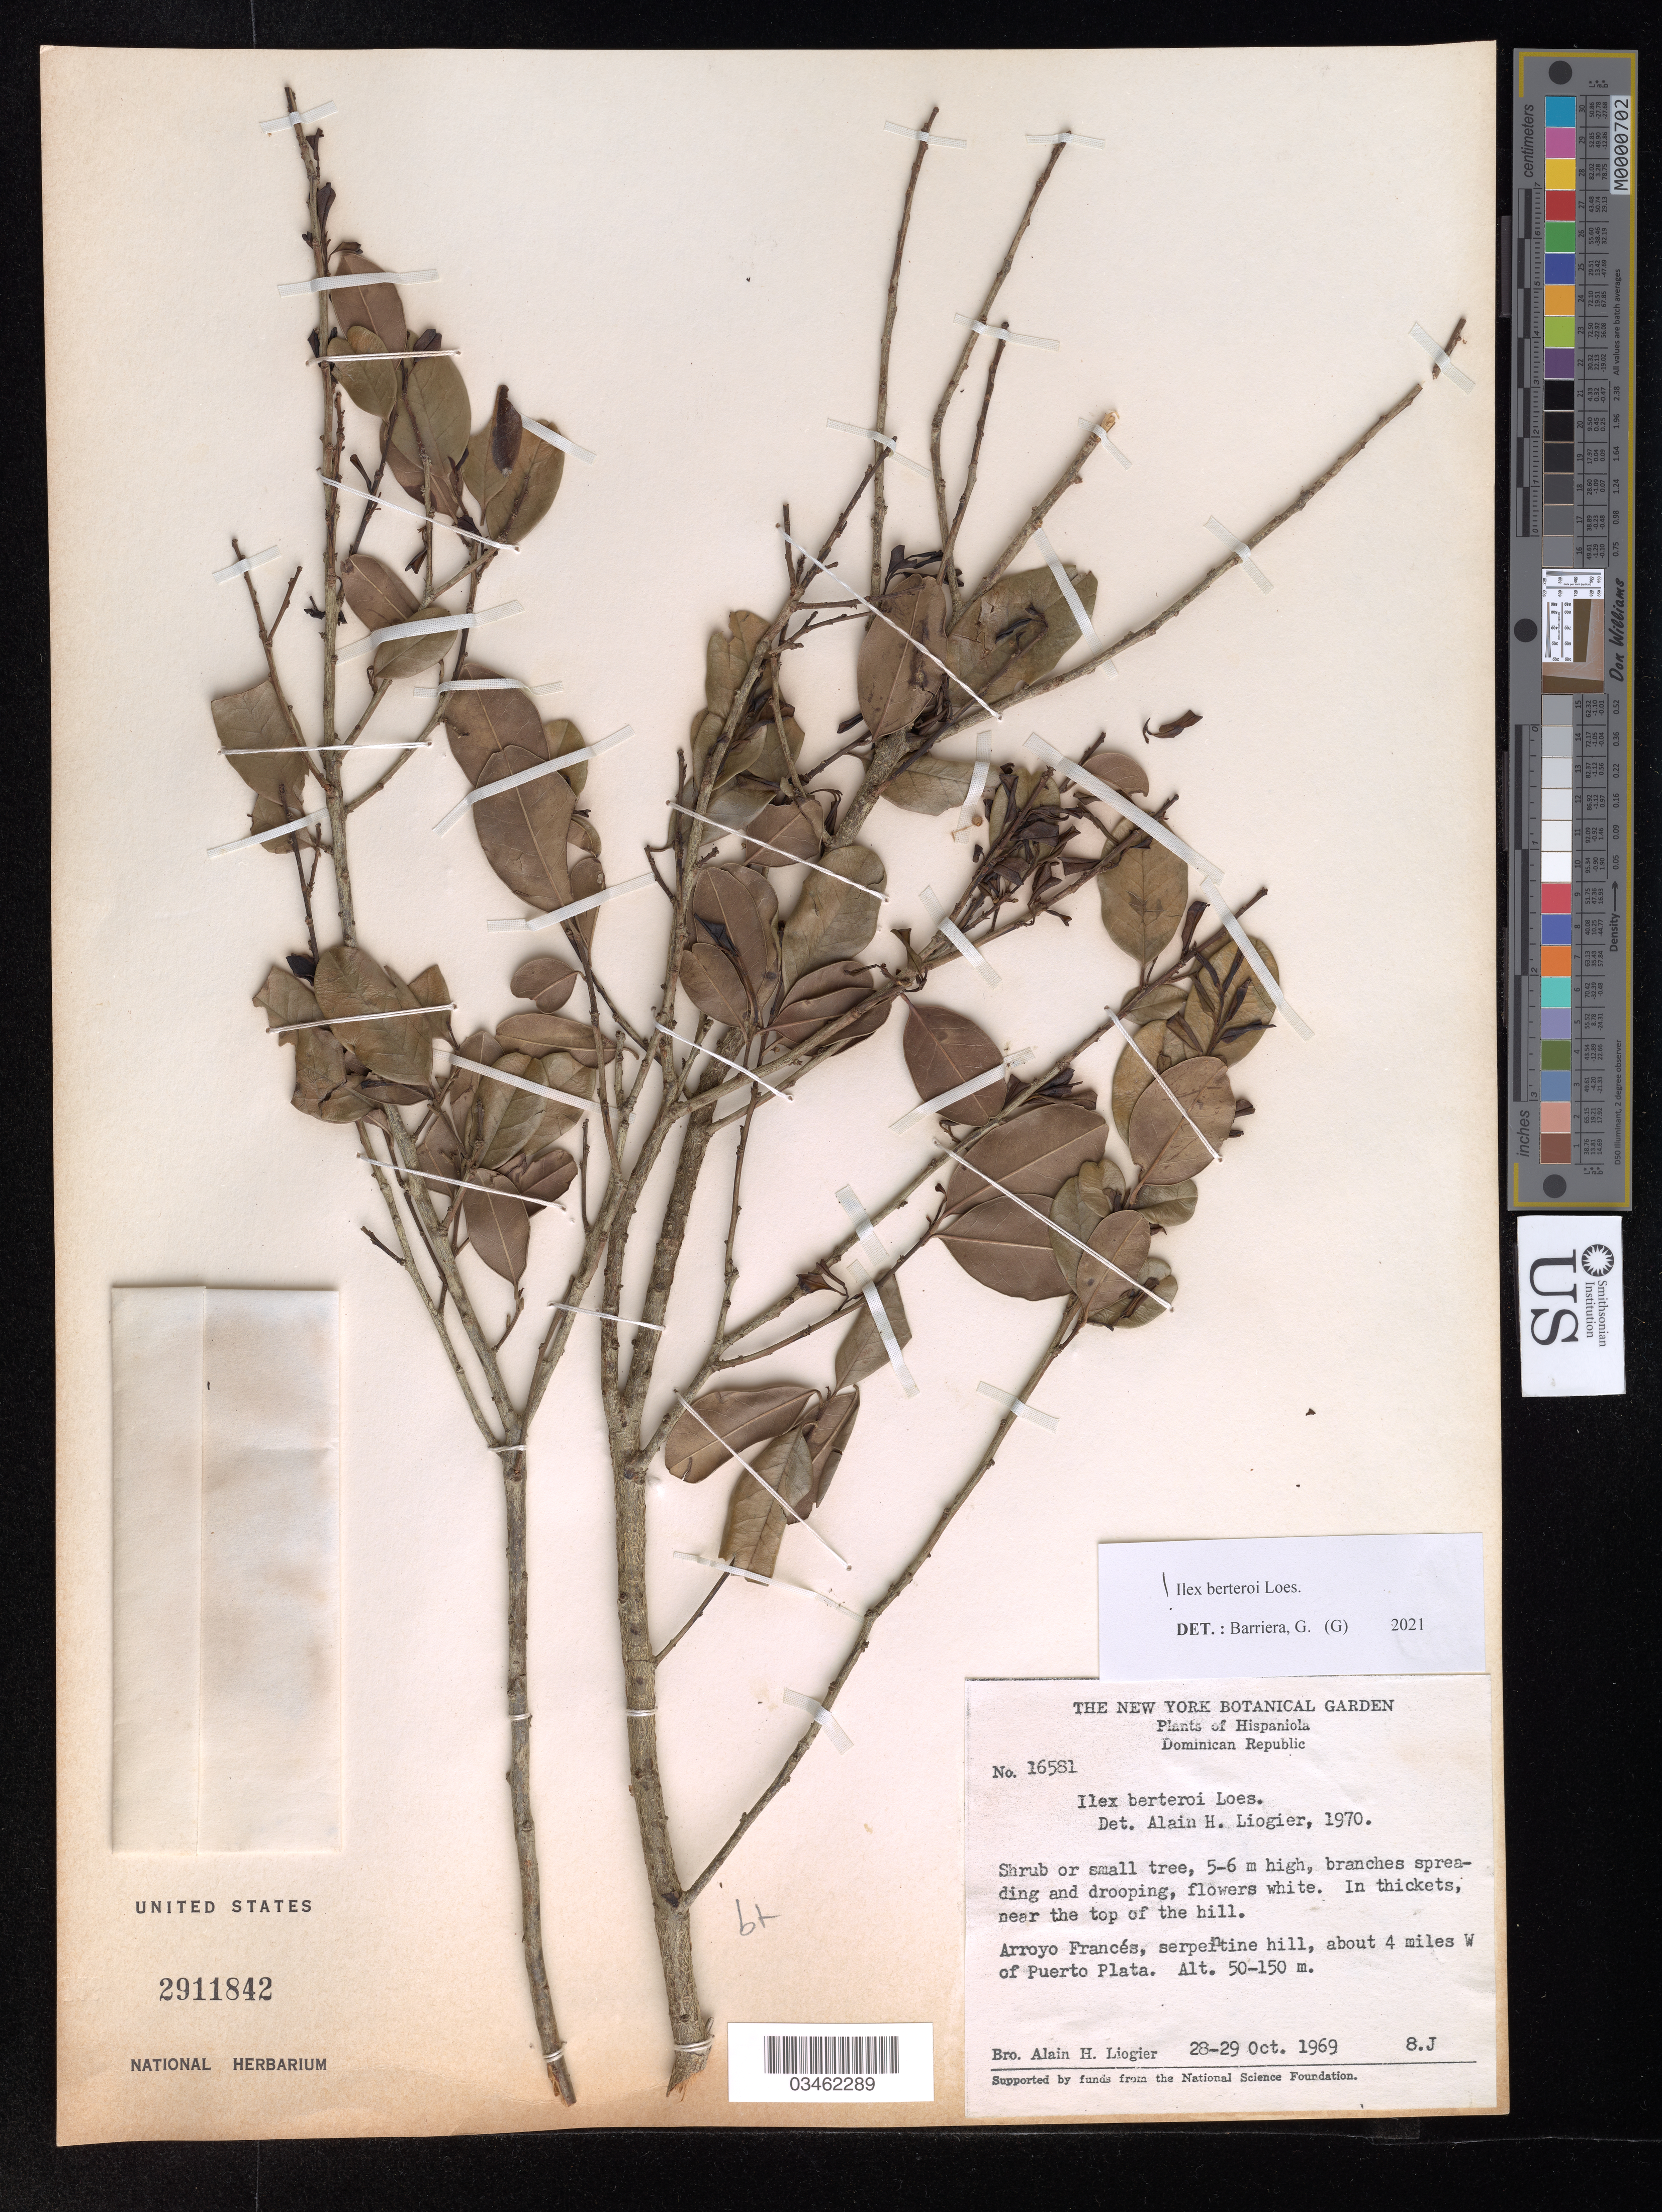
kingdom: Plantae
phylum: Tracheophyta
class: Magnoliopsida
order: Aquifoliales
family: Aquifoliaceae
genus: Ilex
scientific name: Ilex berteroi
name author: Loes.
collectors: A. H. Liogier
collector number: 16581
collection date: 1969-10-28/1969-10-29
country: Dominican Republic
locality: Hispaniola. Arroyo Francés, serpentine hill, about 4 miles W of Puerto Plata.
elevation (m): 50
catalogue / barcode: US 2911842